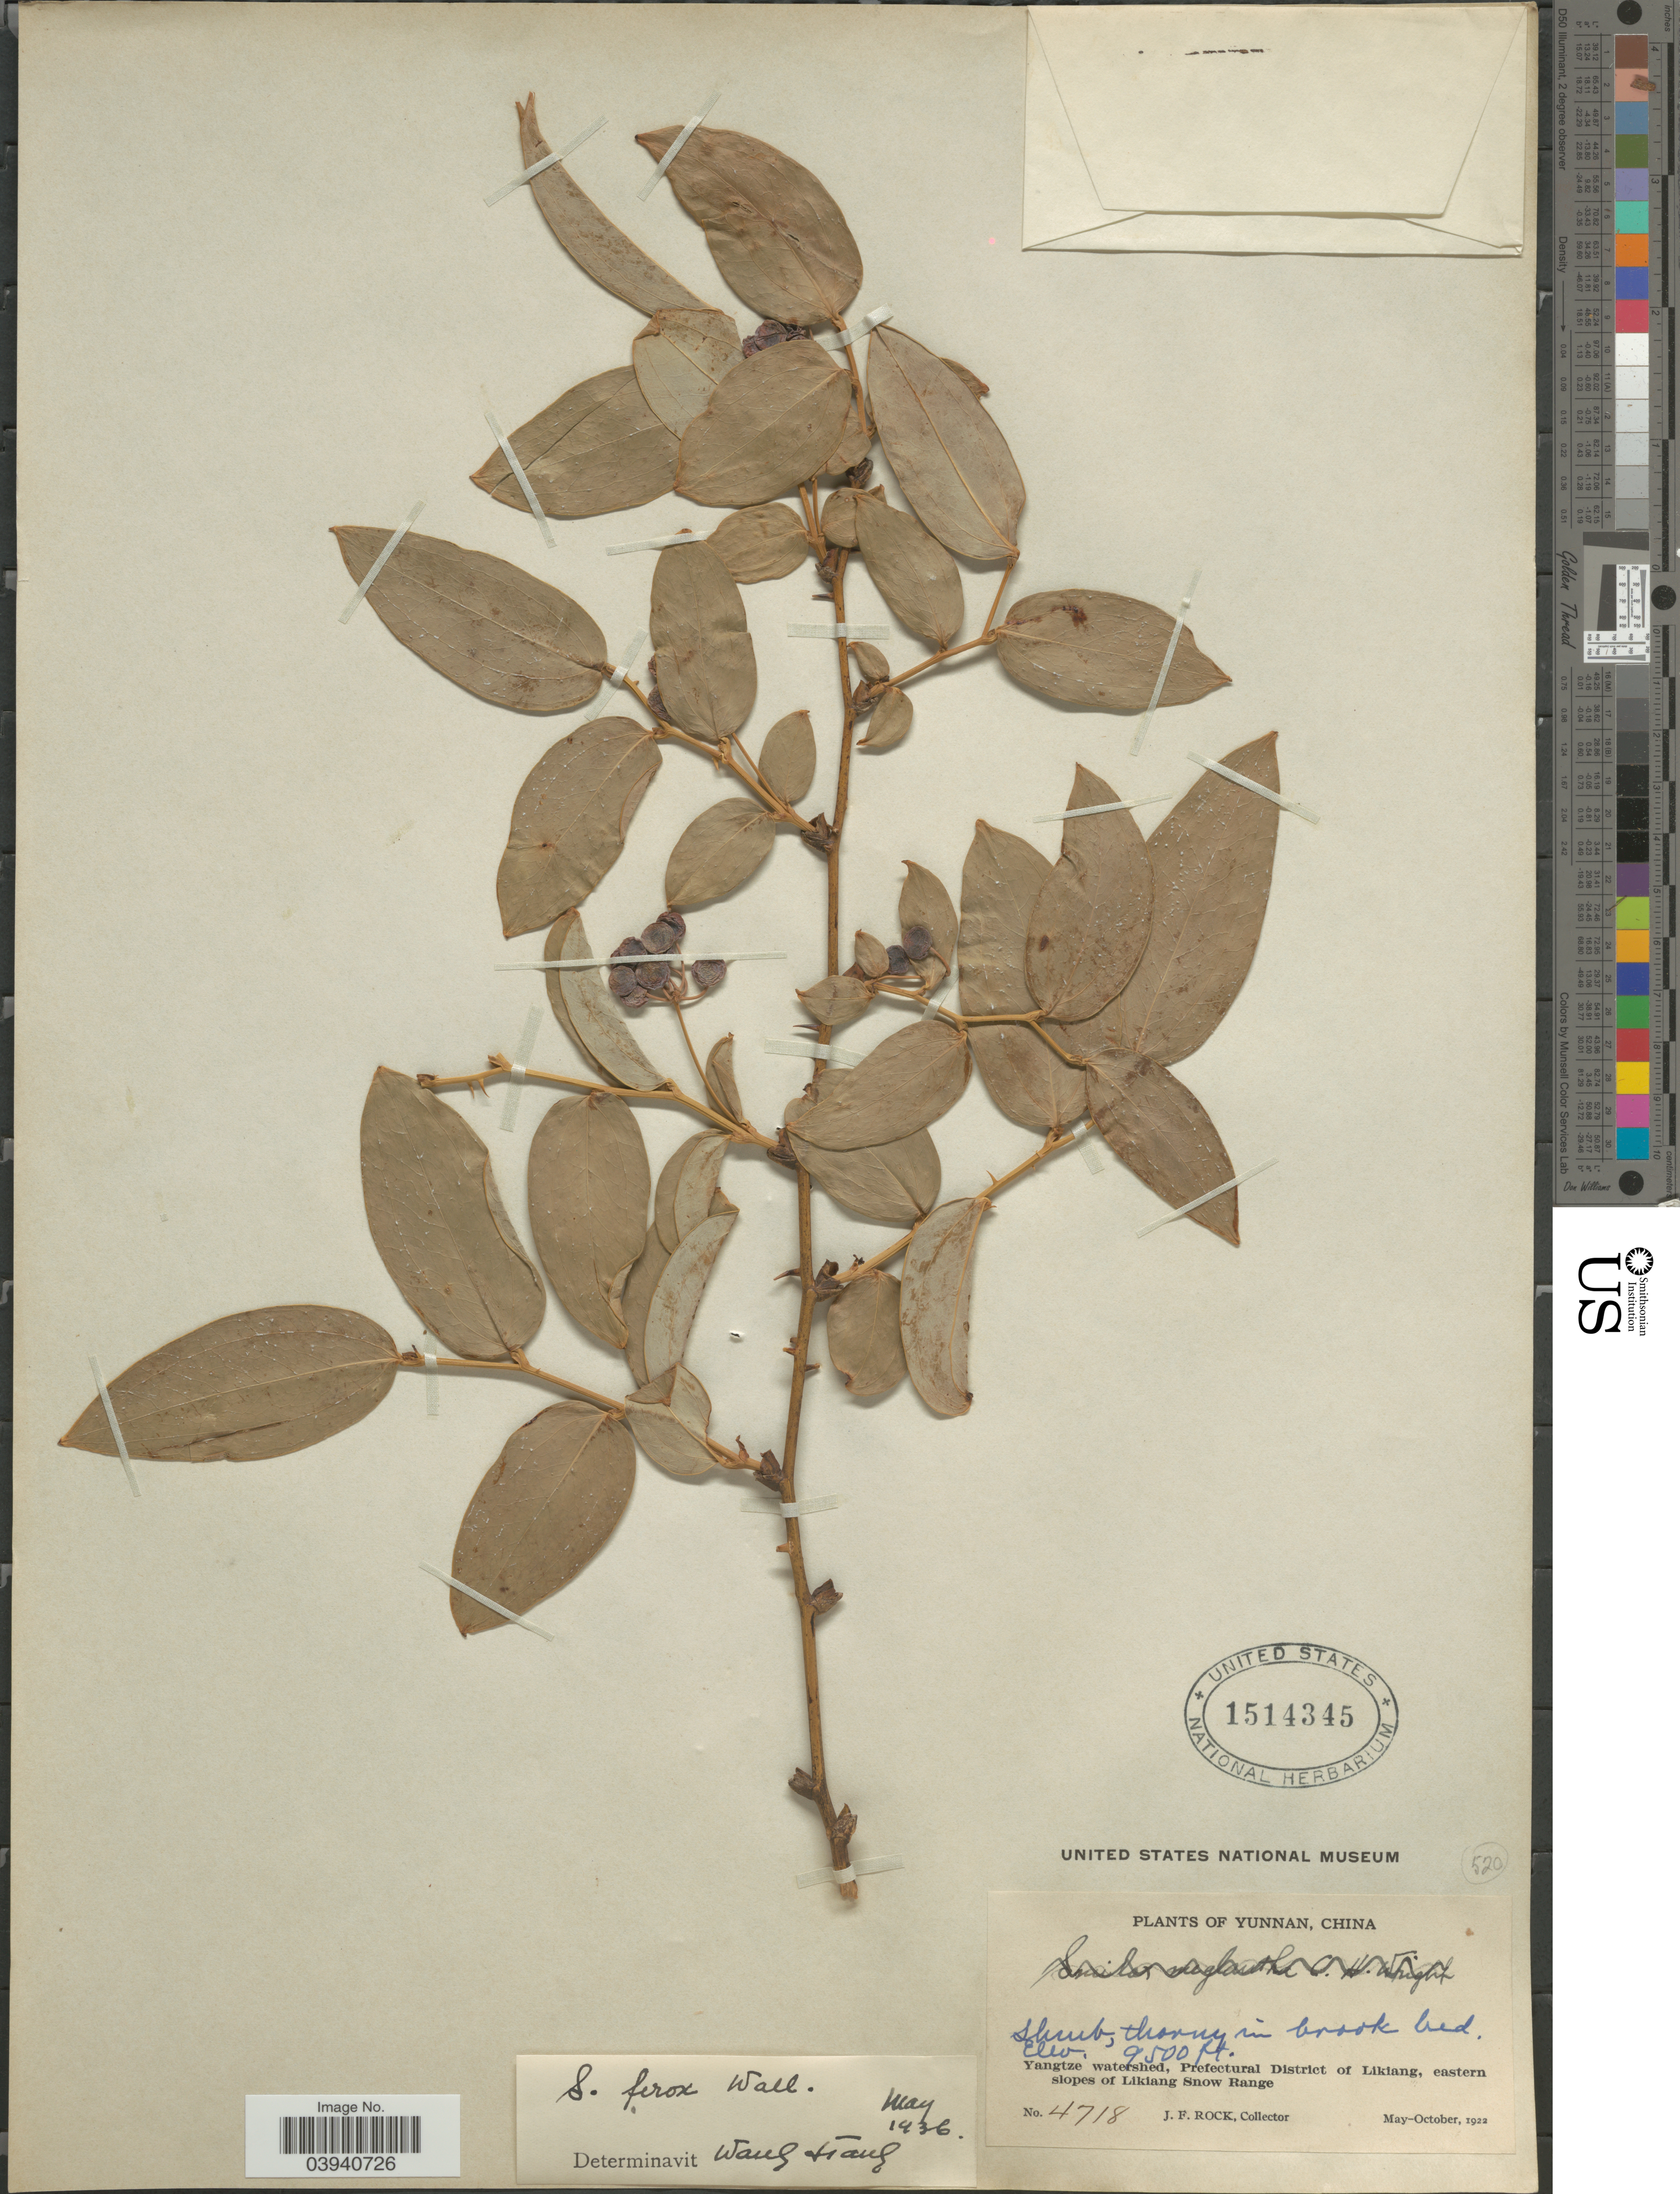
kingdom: Plantae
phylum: Tracheophyta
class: Liliopsida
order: Liliales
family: Smilacaceae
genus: Smilax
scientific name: Smilax ferox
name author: Wall. ex Kunth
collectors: J. Rock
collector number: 4718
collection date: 1922-05/1922-10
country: China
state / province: Yunnan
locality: Yangtze watershed, Prefectural District of Likiang, eastern slopes of Likiang Snow Range.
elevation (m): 2896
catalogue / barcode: US 1514345